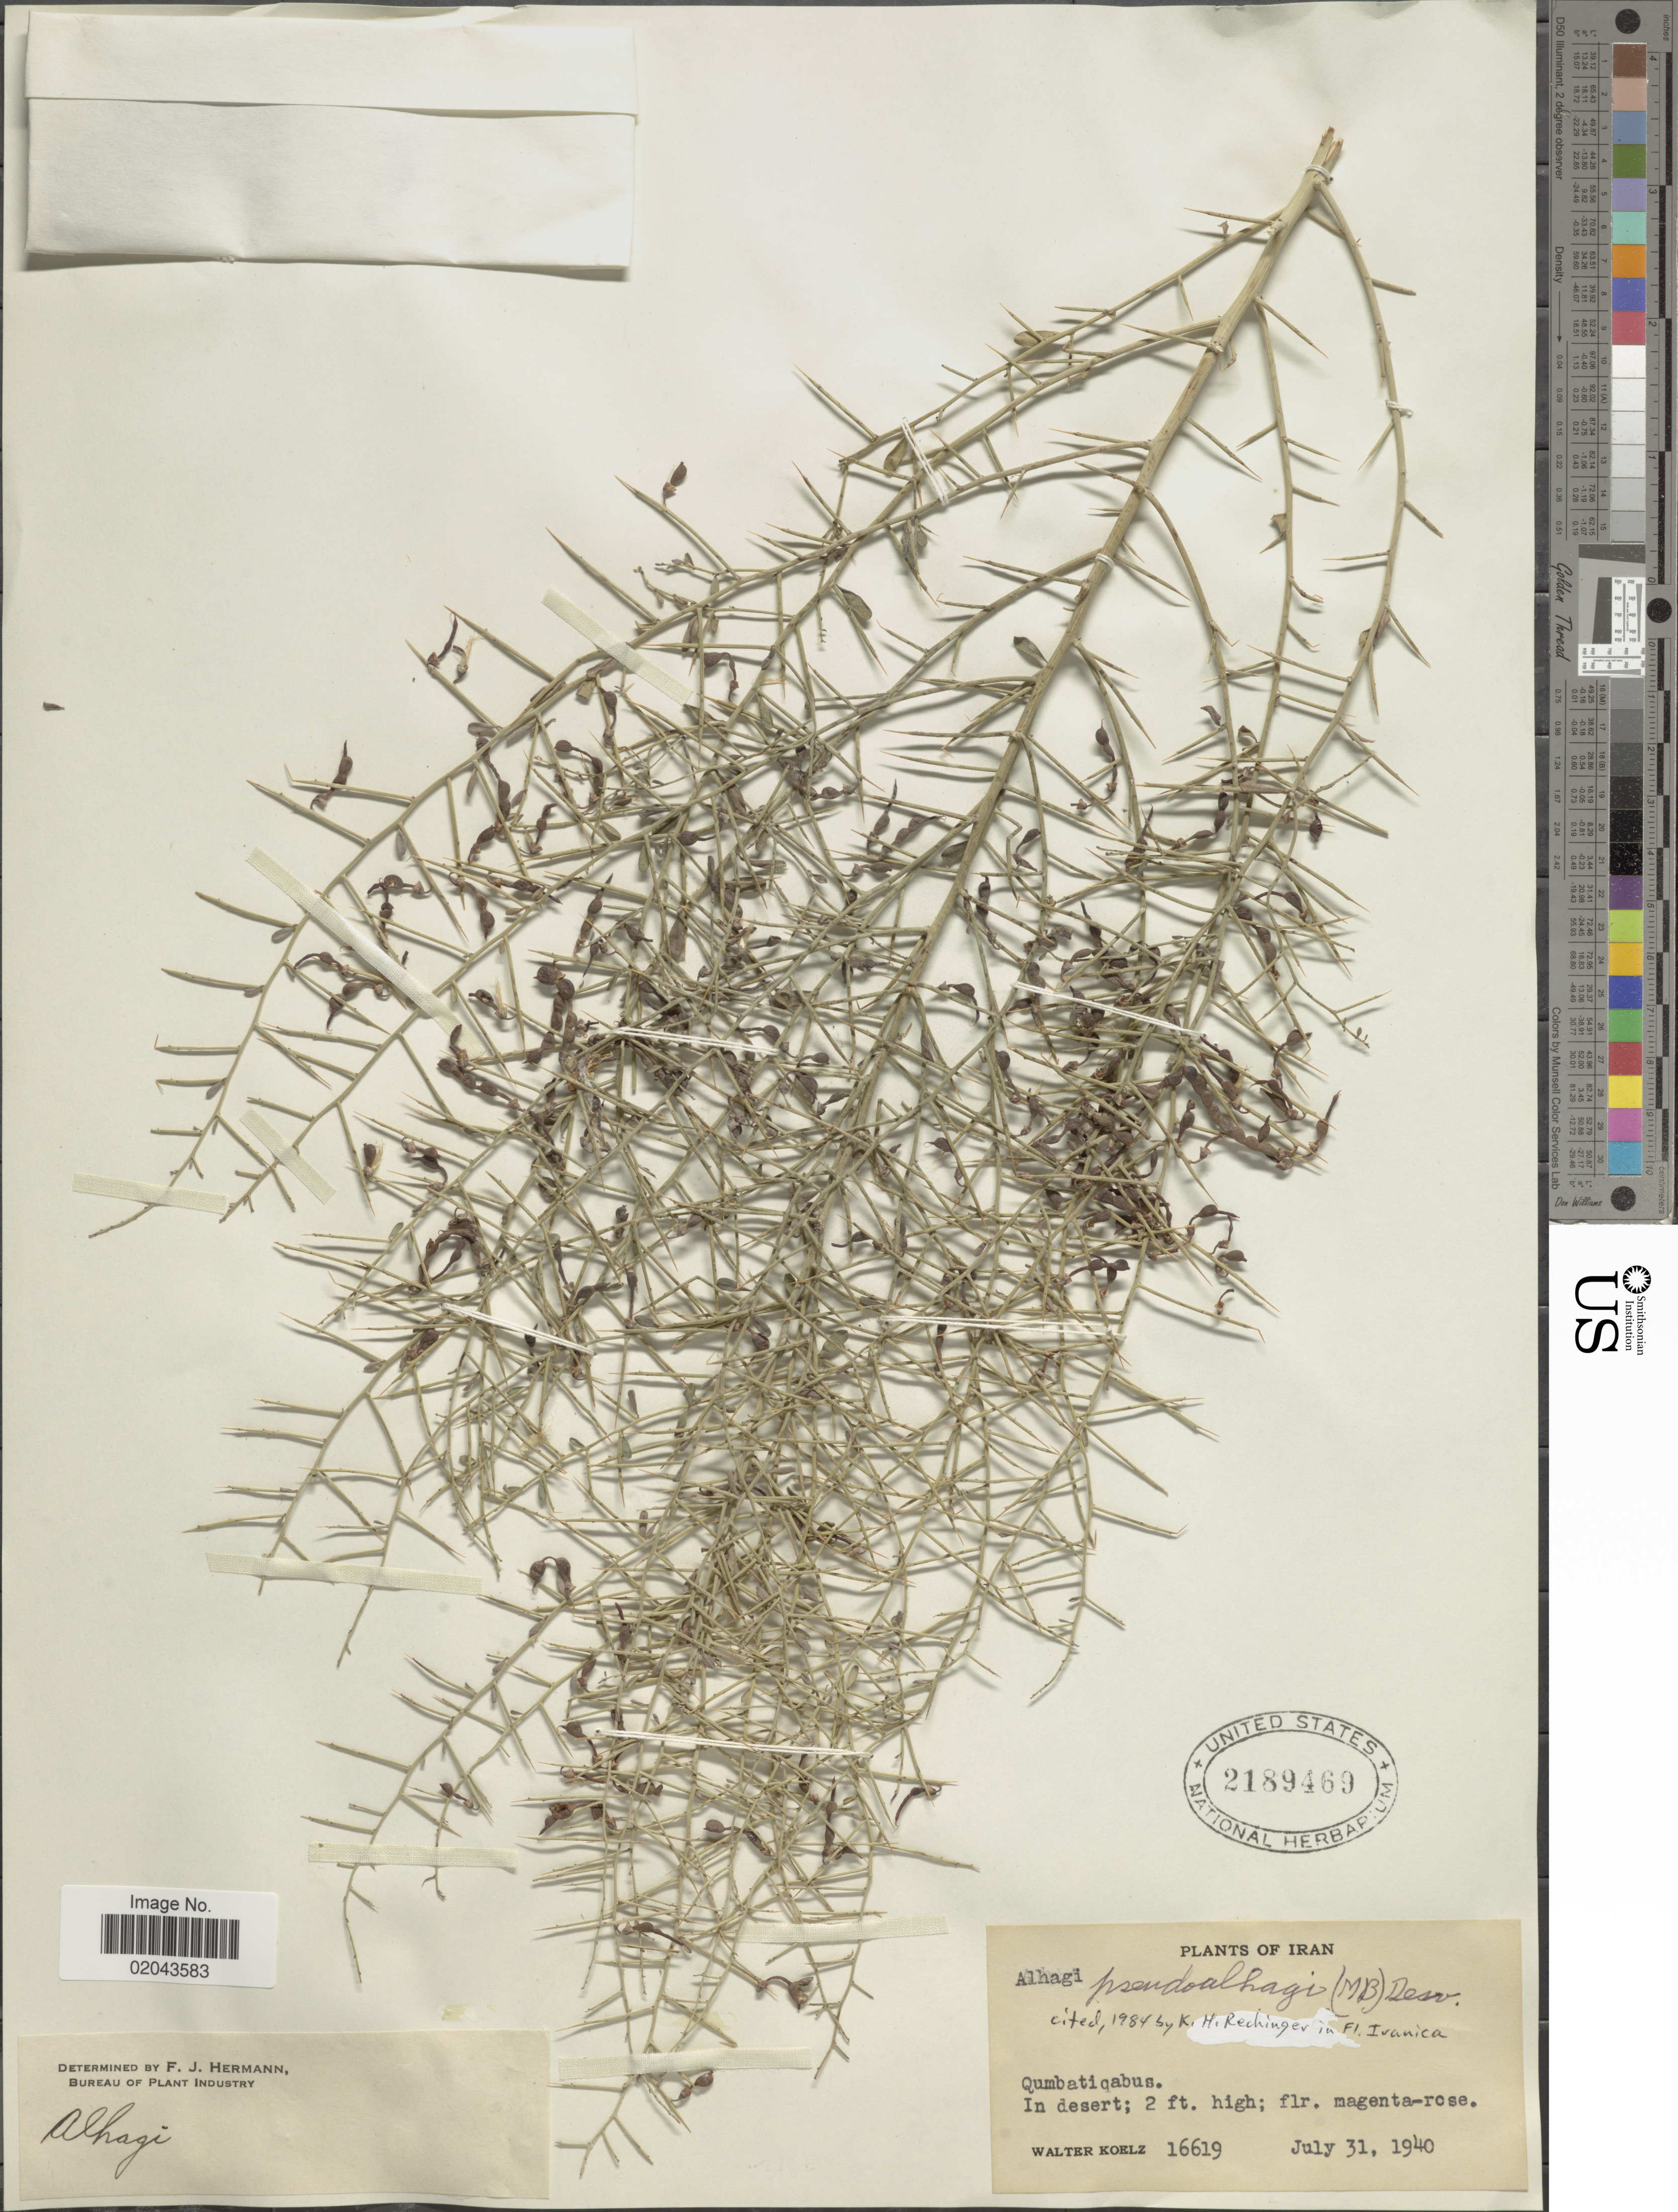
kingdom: Plantae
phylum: Tracheophyta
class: Magnoliopsida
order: Fabales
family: Fabaceae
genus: Alhagi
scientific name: Alhagi pseudalhagi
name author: (M. Bieb.) Desv. ex Wangerin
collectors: W. N. Koelz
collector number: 16619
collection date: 1940-07-31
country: Iran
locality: Qumbatiqabus, in desert.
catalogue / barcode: US 2189469